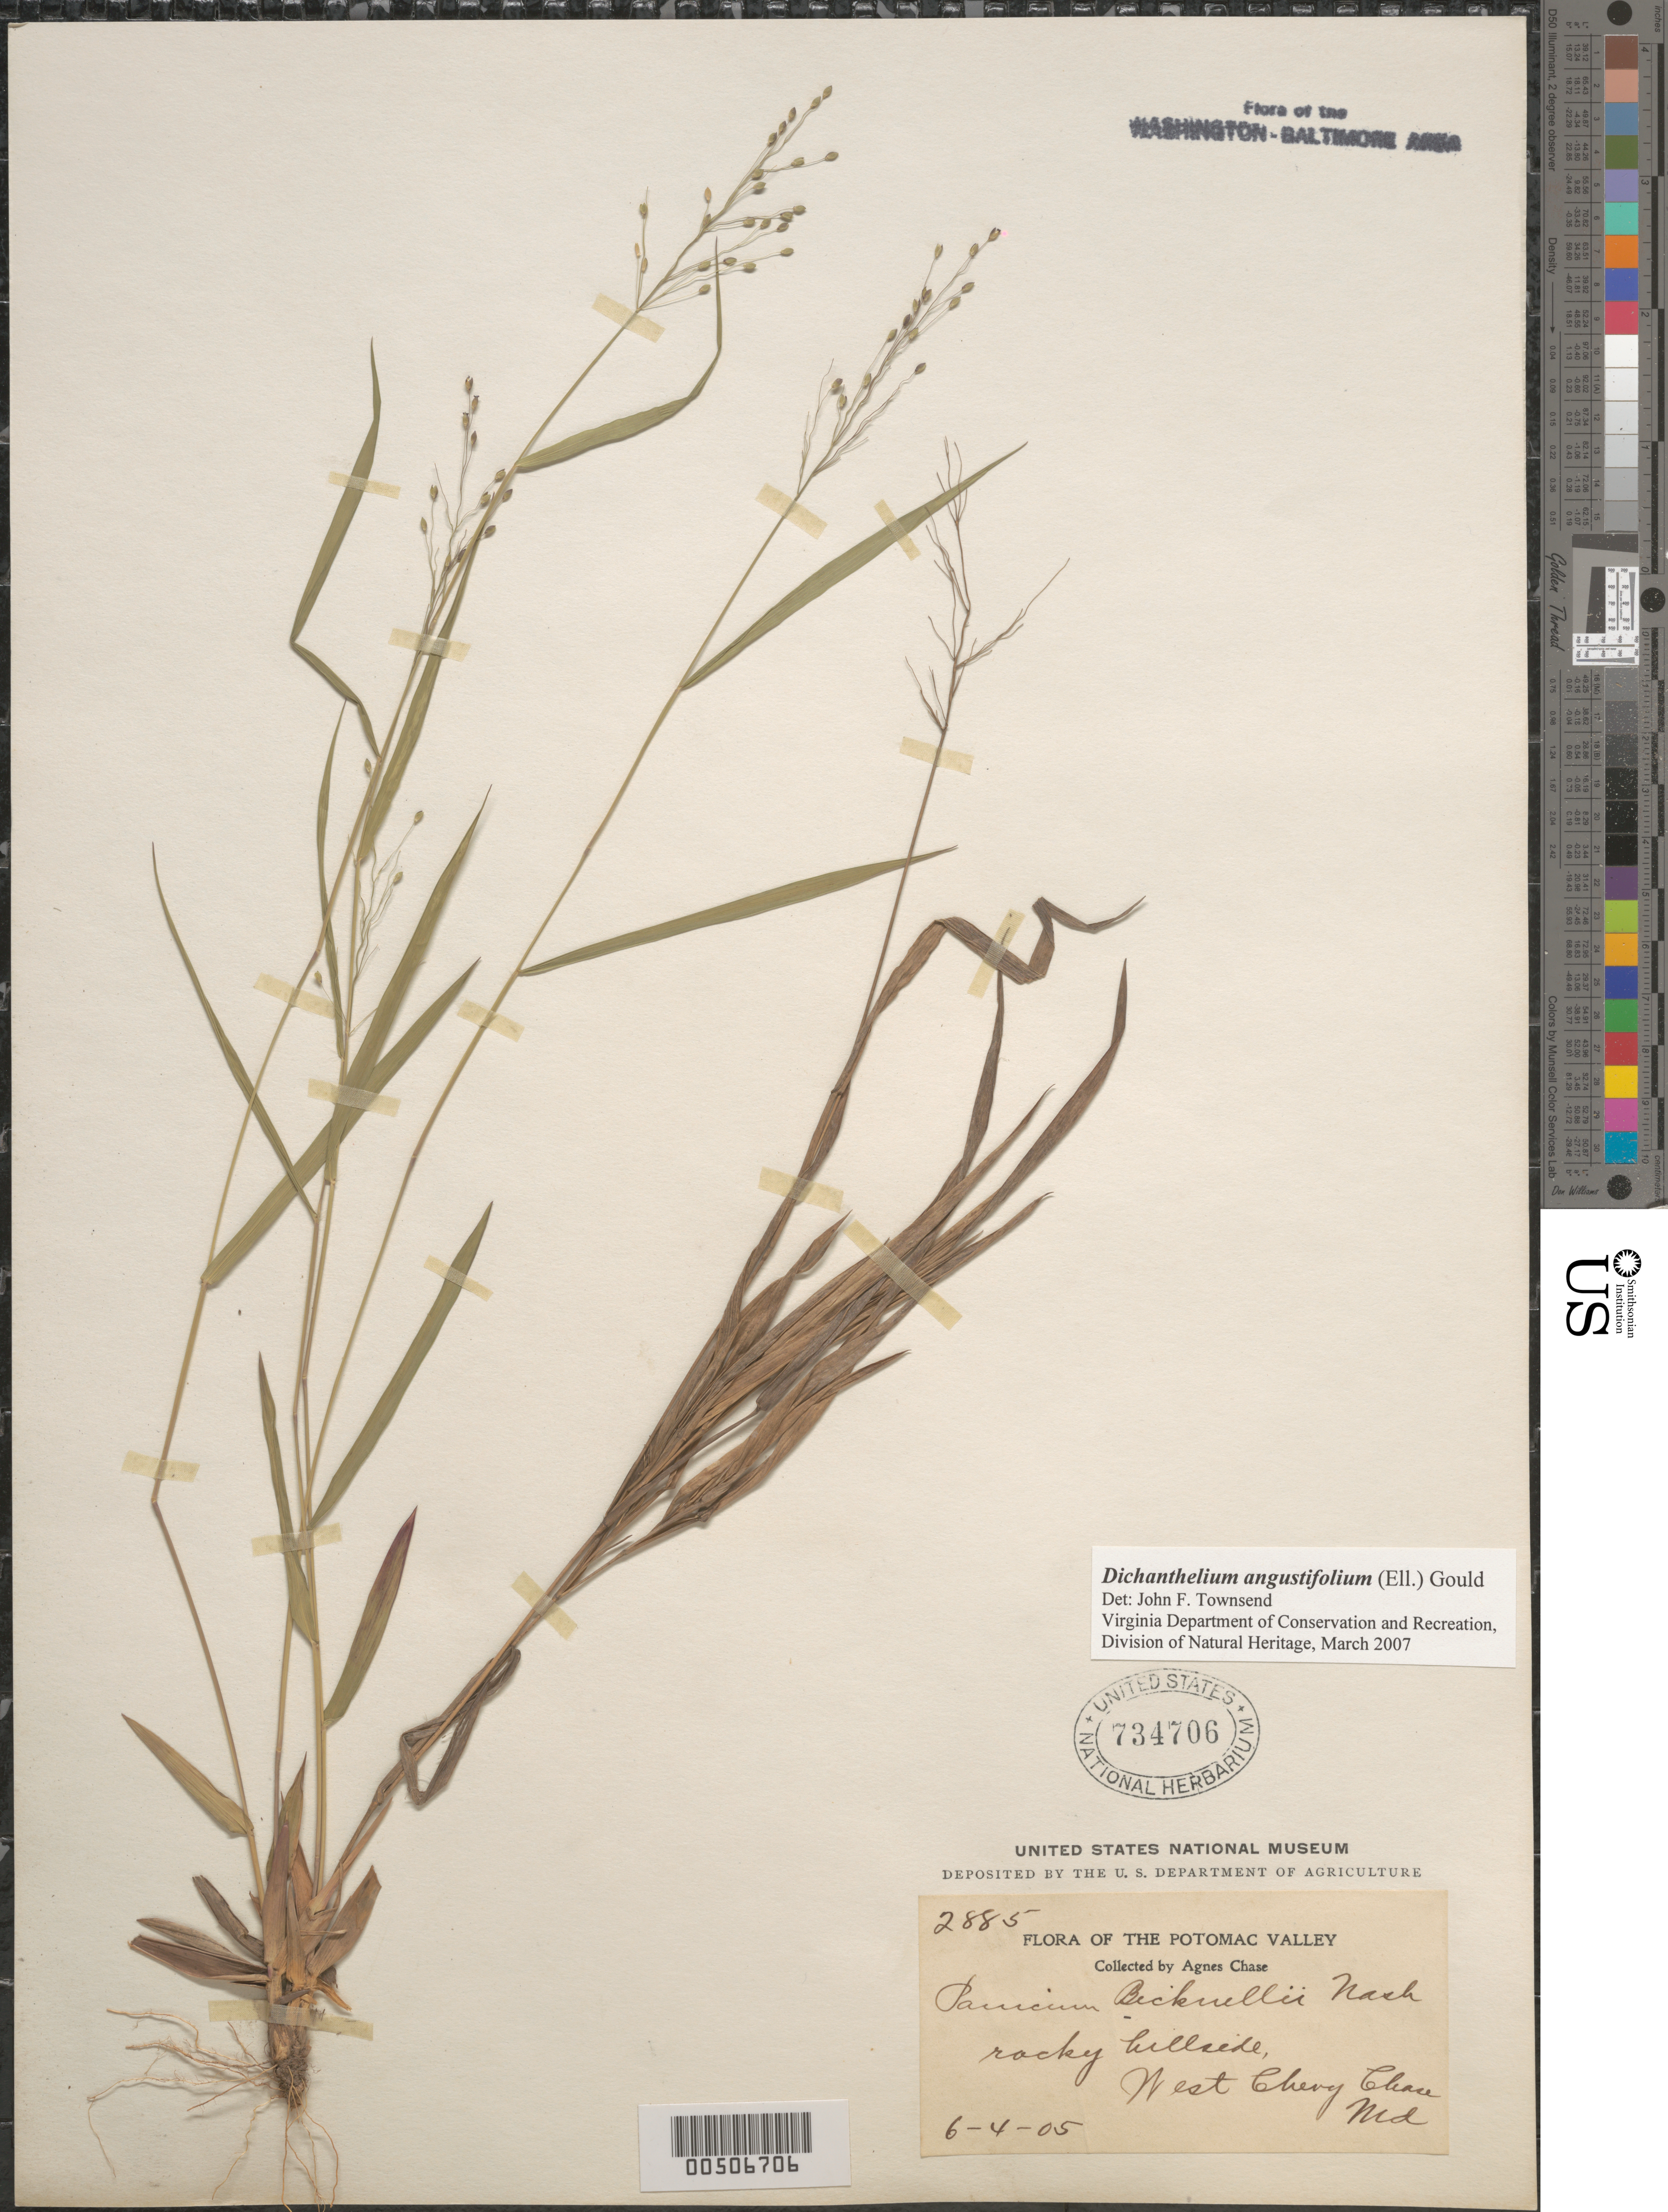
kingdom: Plantae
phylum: Tracheophyta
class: Liliopsida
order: Poales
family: Poaceae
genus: Dichanthelium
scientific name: Dichanthelium angustifolium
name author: (Ellison) Gould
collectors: A. Chase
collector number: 2885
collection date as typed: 06 Apr 1905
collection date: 1905-04-06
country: United States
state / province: Maryland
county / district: Montgomery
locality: West Chevy Chase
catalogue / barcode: US 734706